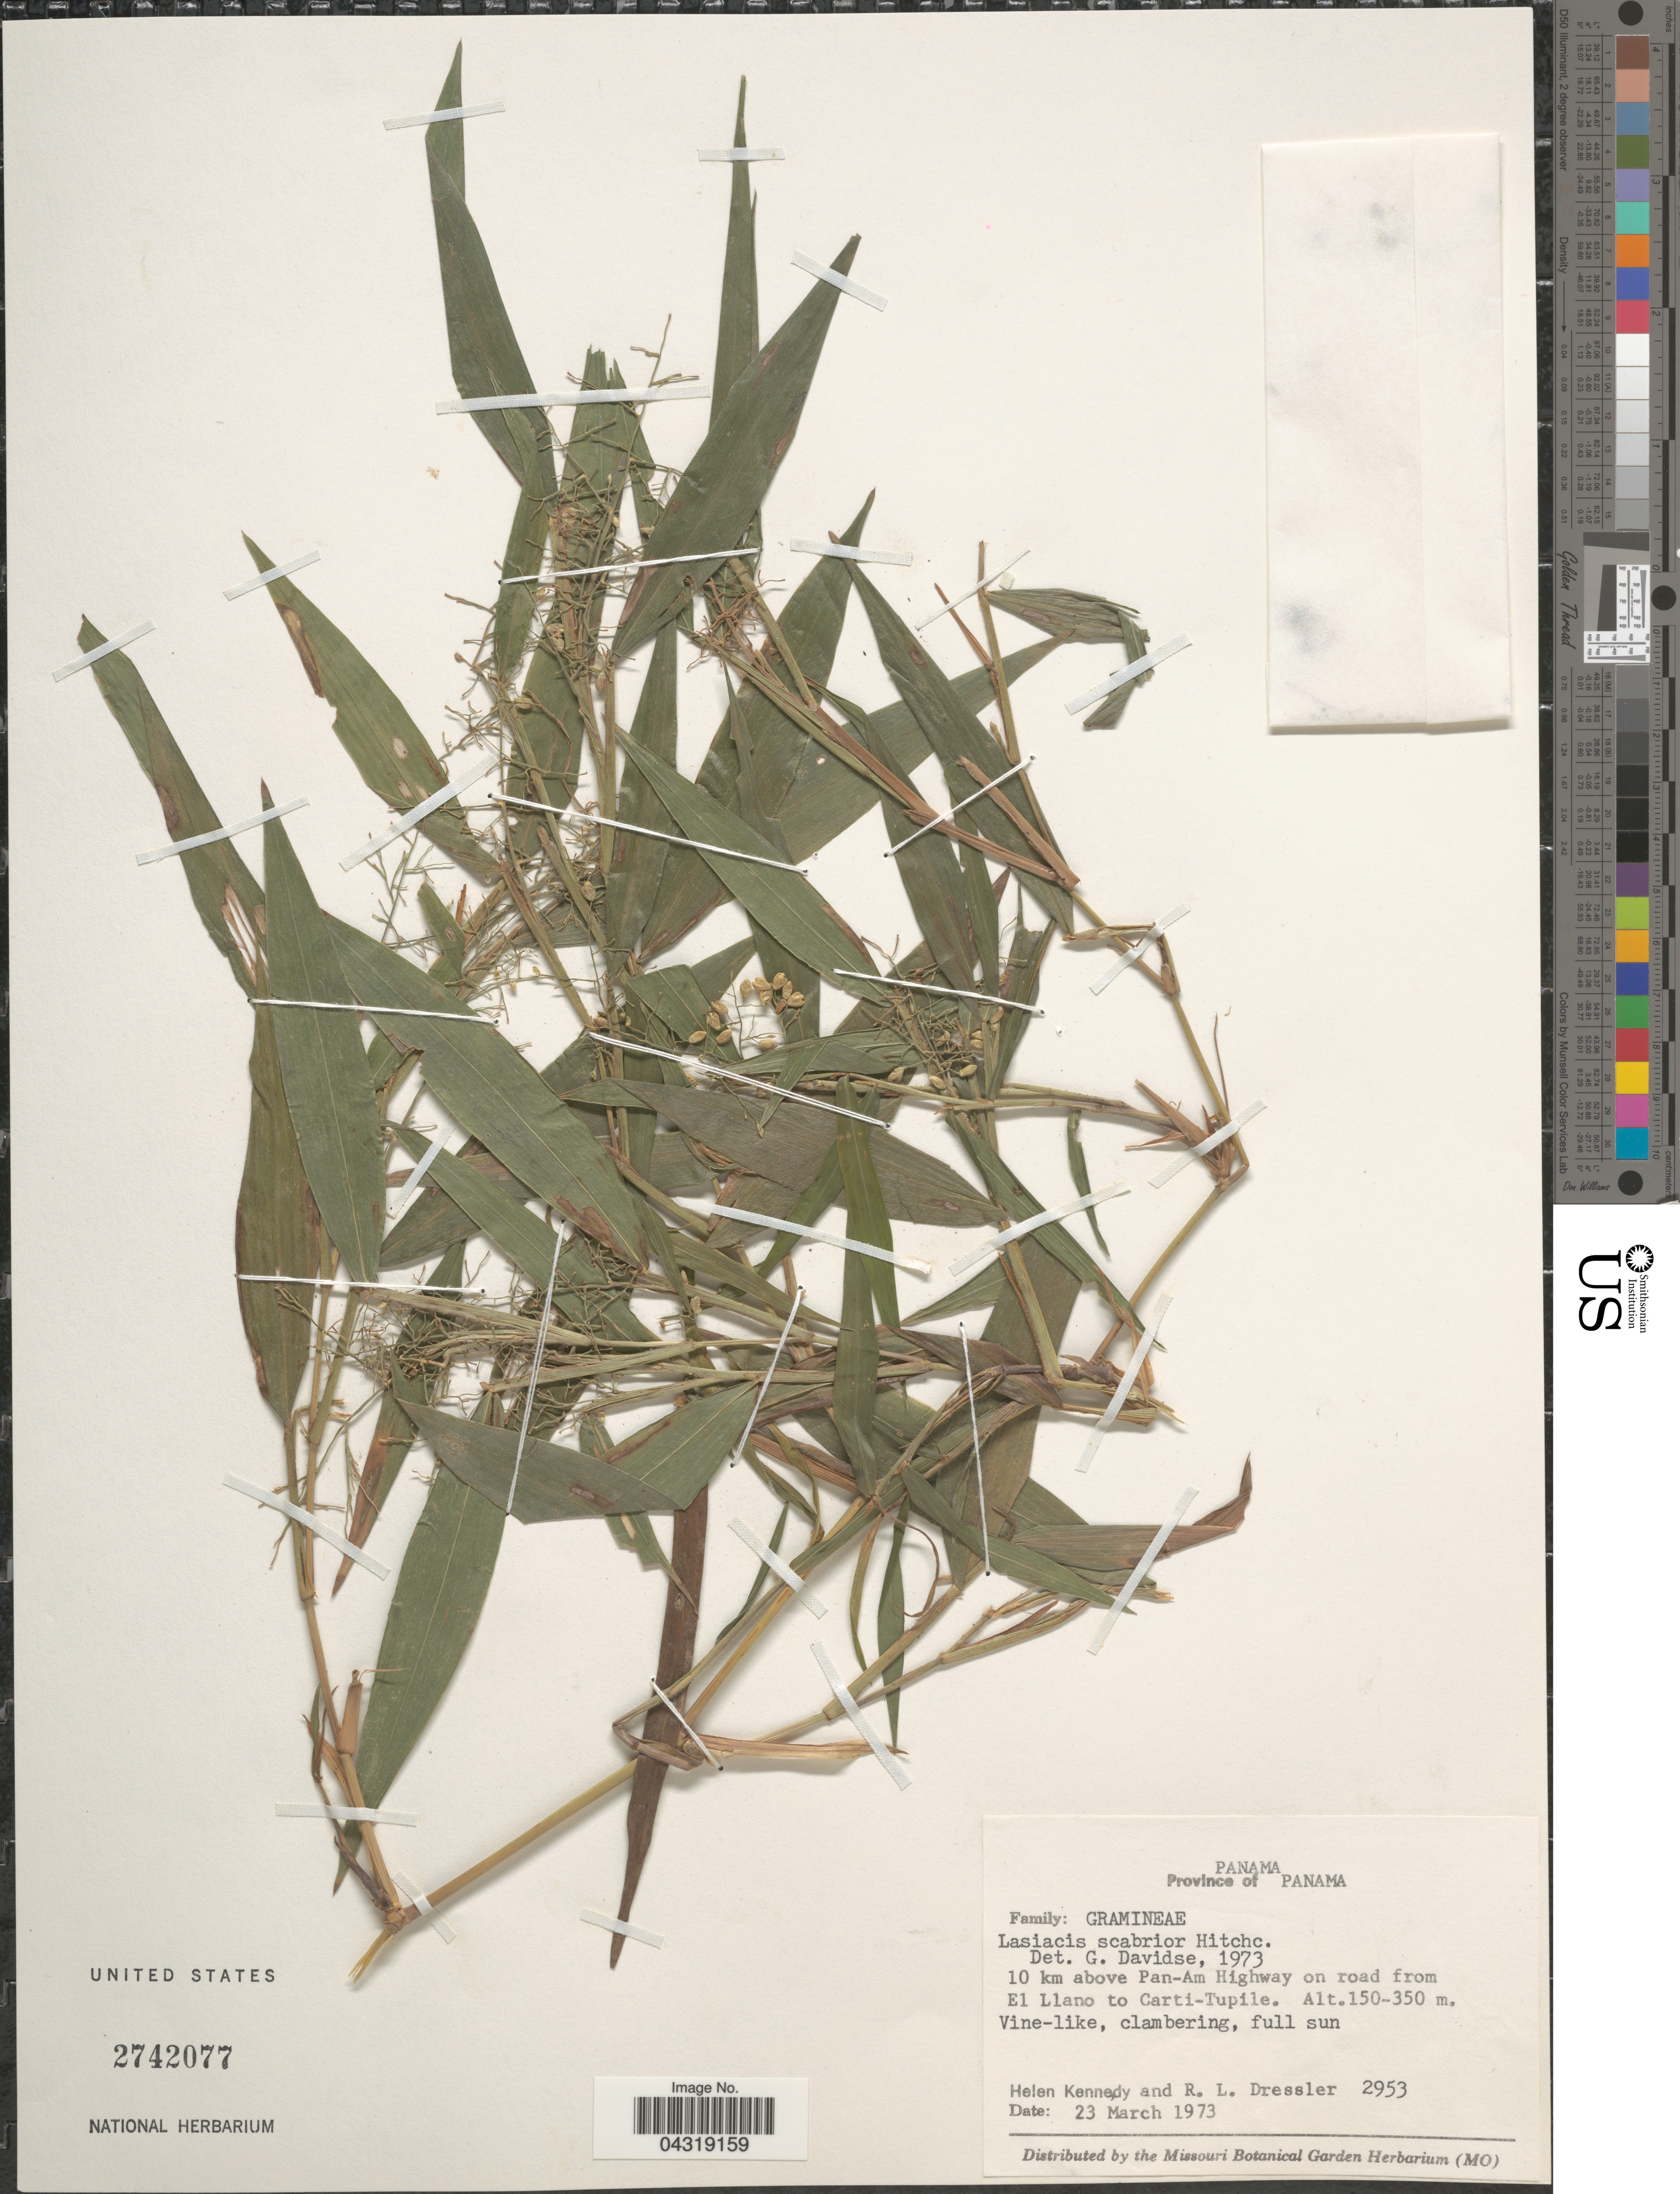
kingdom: Plantae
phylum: Tracheophyta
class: Liliopsida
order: Poales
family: Poaceae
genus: Lasiacis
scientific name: Lasiacis scabrior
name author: Hitchc.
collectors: H. Kennedy & R. Dressler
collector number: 2953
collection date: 1973-03-23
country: Panama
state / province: Panamá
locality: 10 km above Pan-Am Highway on road from El Llano to Carti-Tupile.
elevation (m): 150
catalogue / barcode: US 2742077